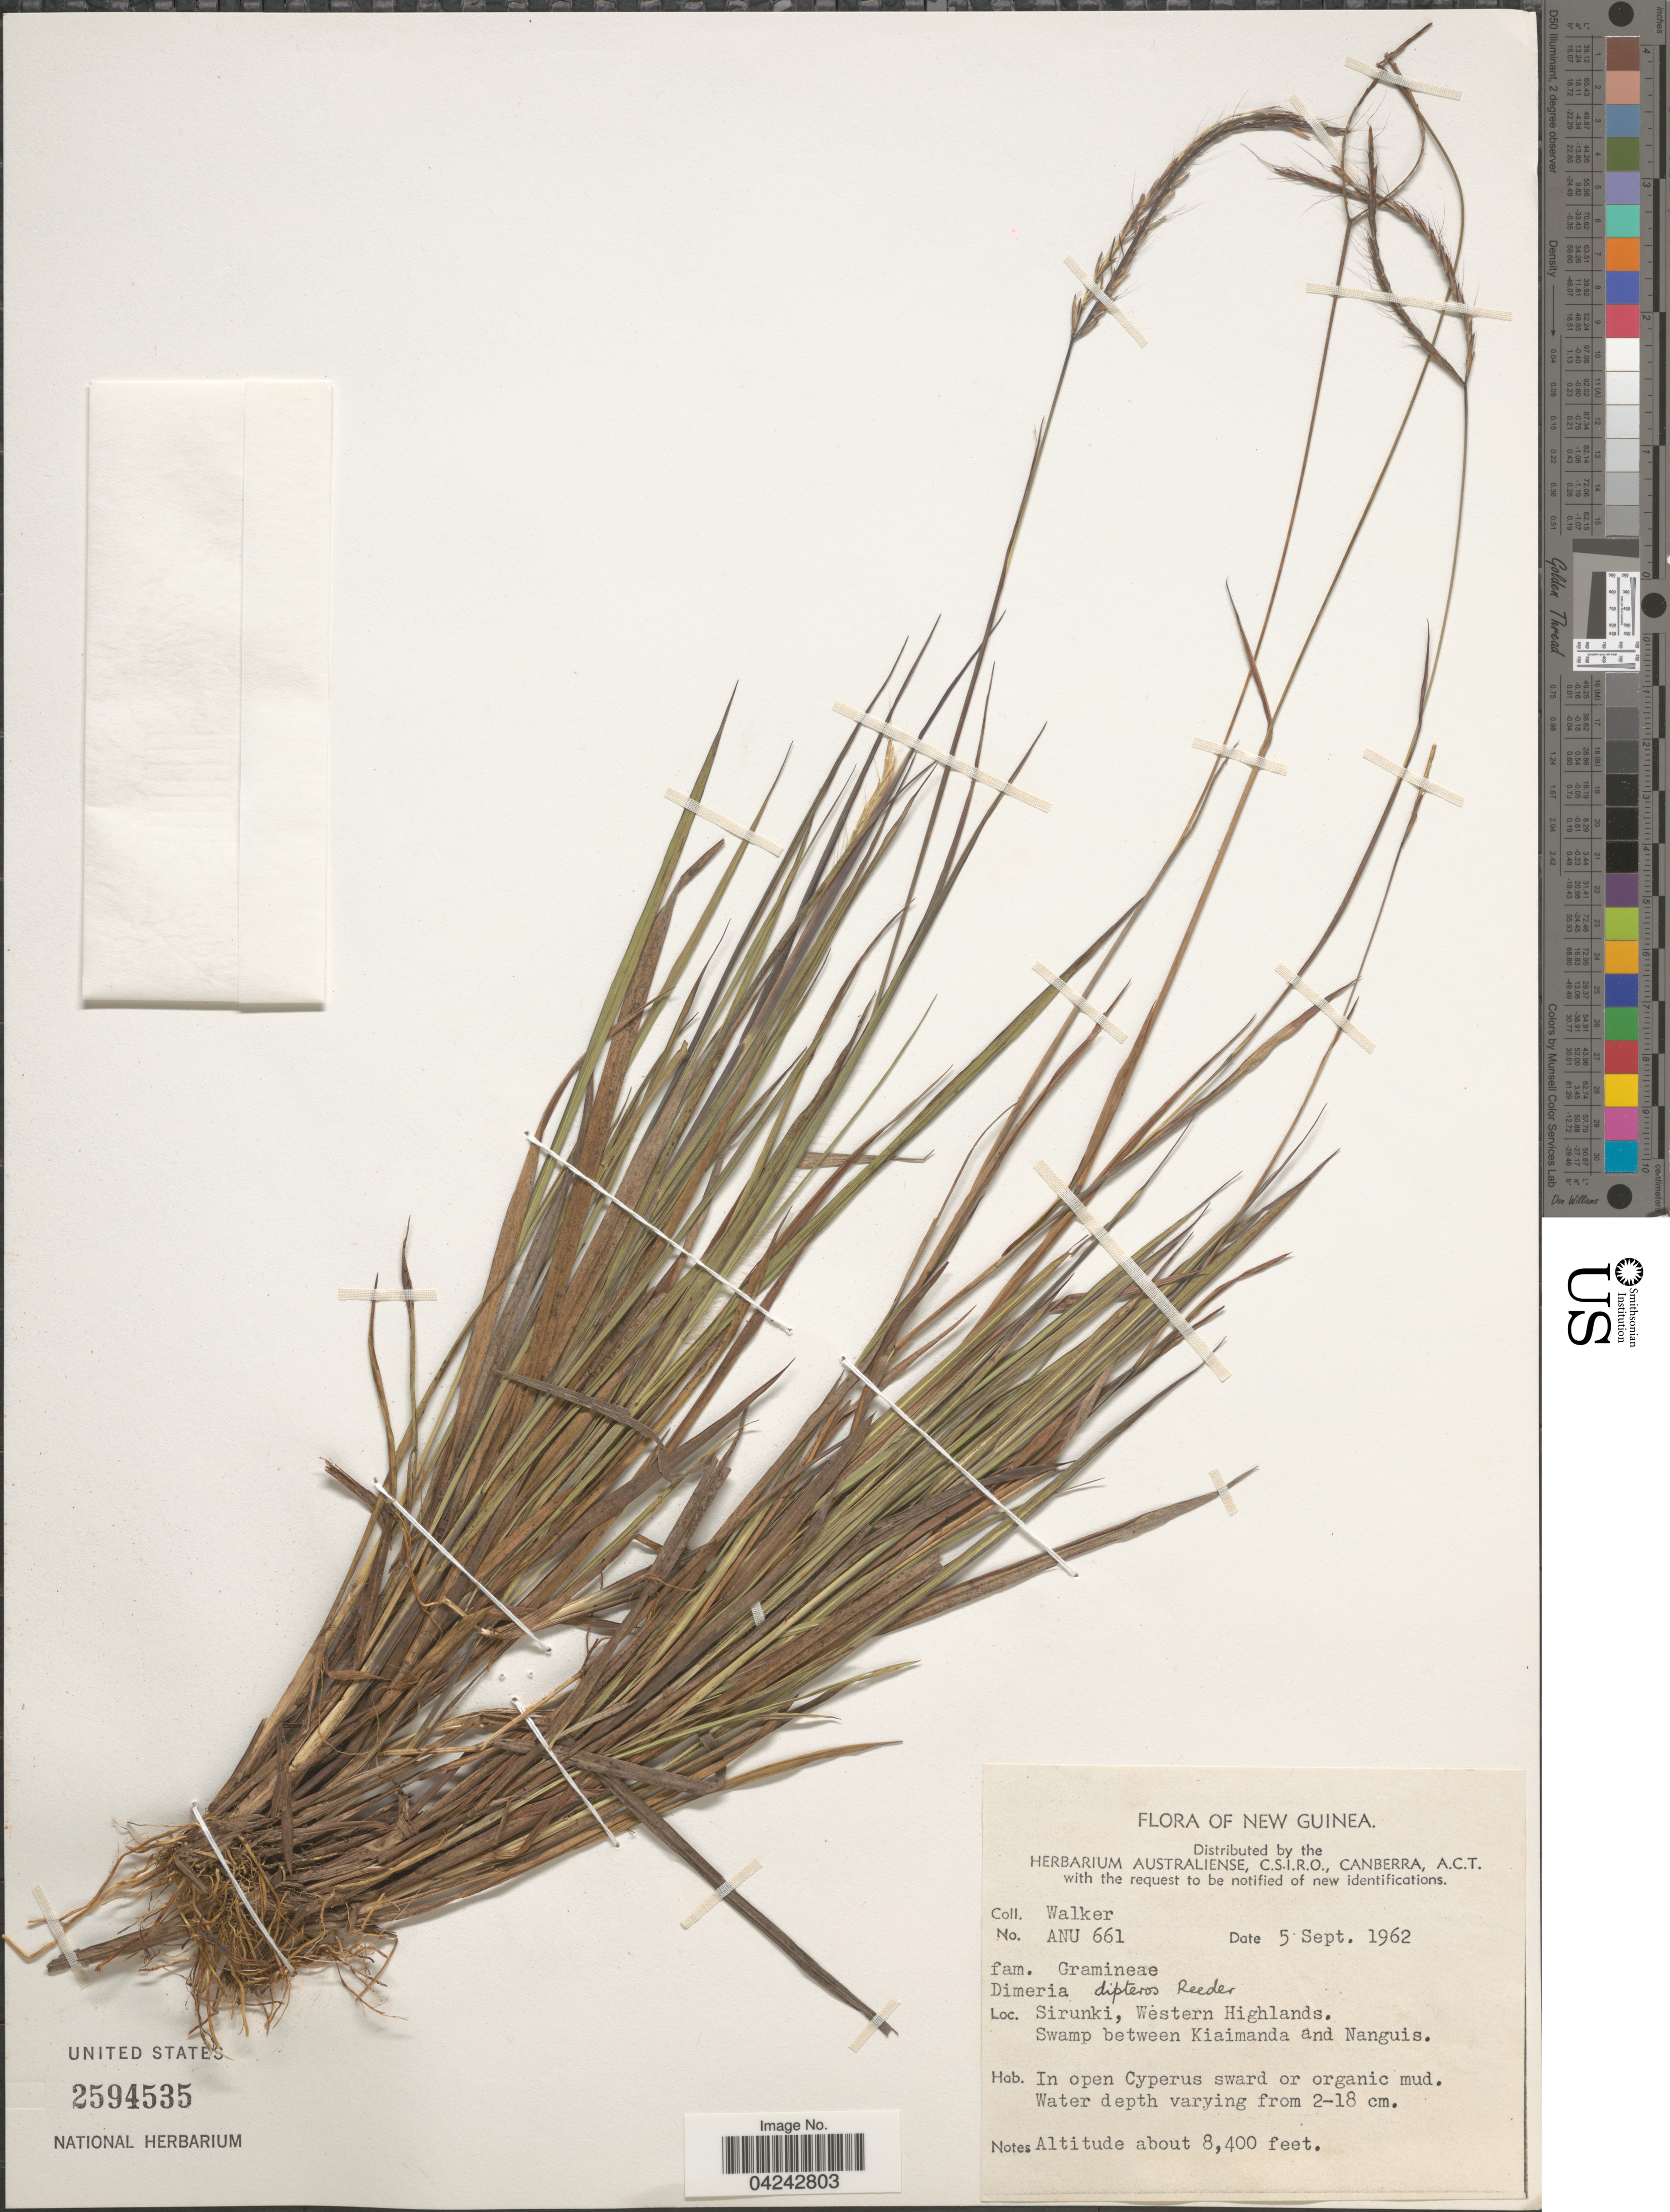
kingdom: Plantae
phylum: Tracheophyta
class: Liliopsida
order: Poales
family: Poaceae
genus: Dimeria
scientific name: Dimeria dipteros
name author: Reeder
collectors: -. Walker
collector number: ANU 661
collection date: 1962-09-05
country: Papua New Guinea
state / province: Western Highlands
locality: New Guinea. Sirunki, Western Highlands. Swamp between Kiaimanda and Nanguis.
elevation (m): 2560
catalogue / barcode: US 2594535